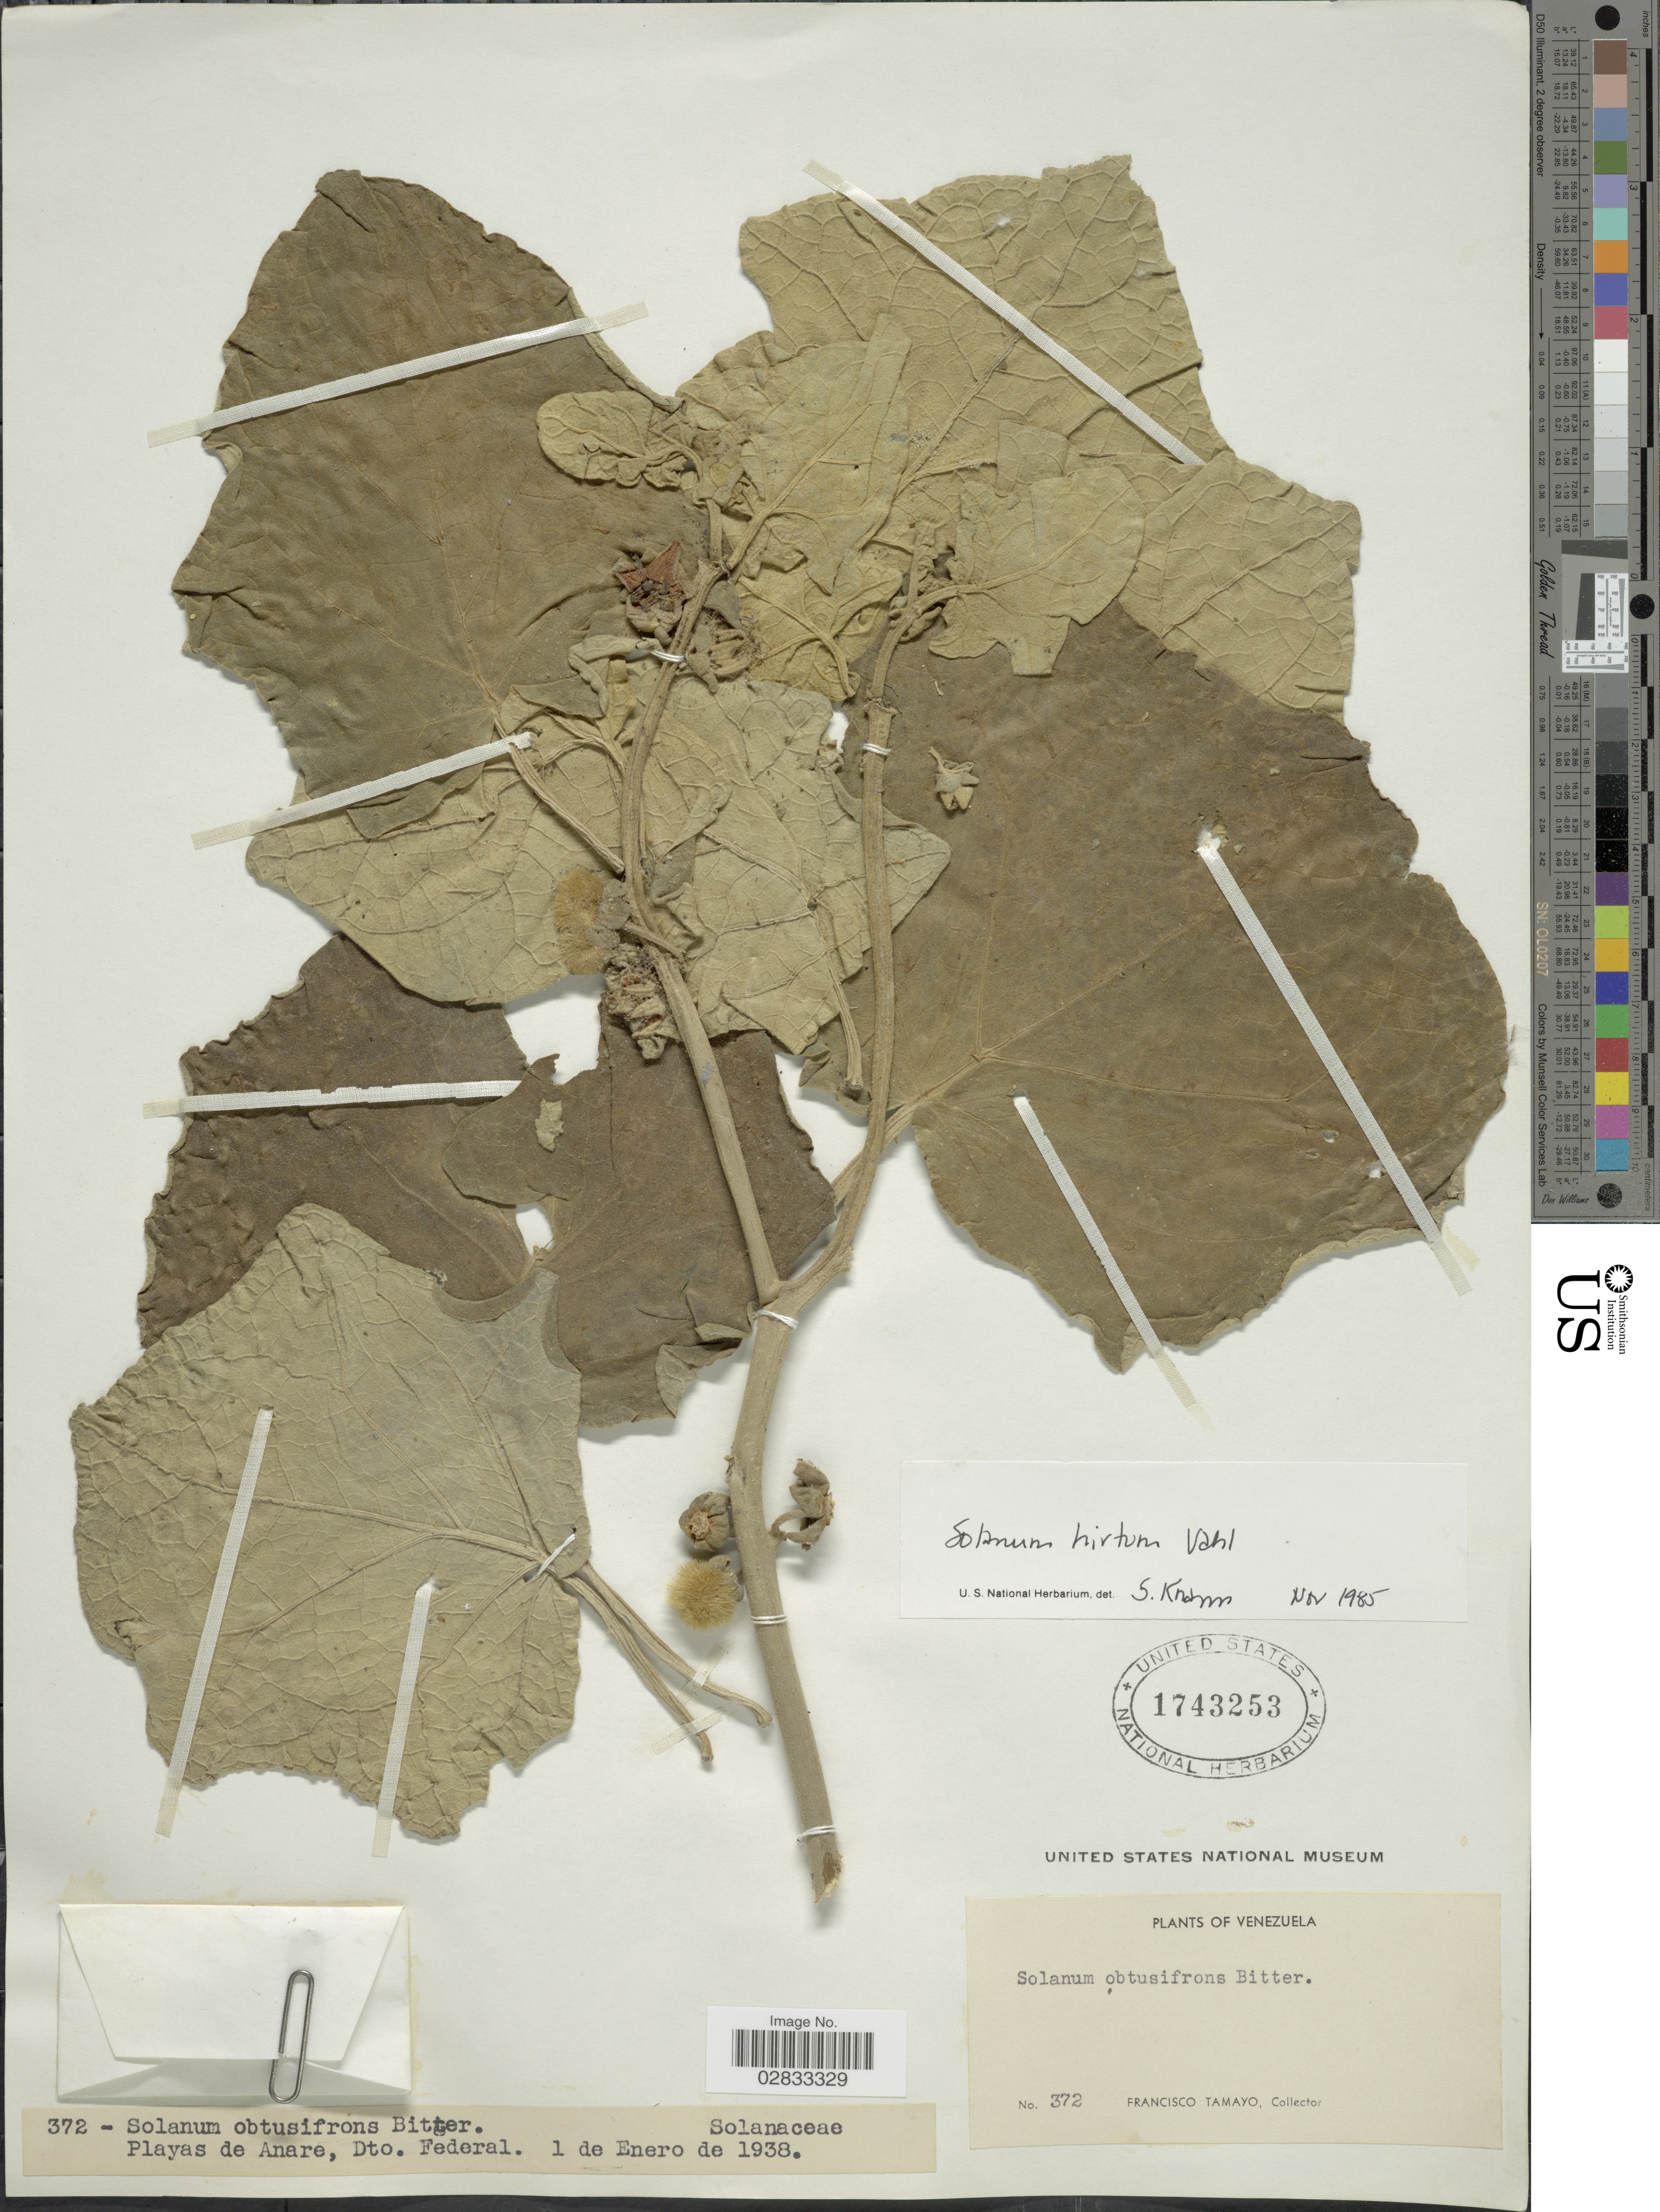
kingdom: Plantae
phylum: Tracheophyta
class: Magnoliopsida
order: Solanales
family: Solanaceae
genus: Solanum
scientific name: Solanum hirtum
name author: Vahl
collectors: F. Tamayo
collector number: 372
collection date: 1938-01-01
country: Venezuela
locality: Playas de Anare, Dto. Federal.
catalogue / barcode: US 1743253